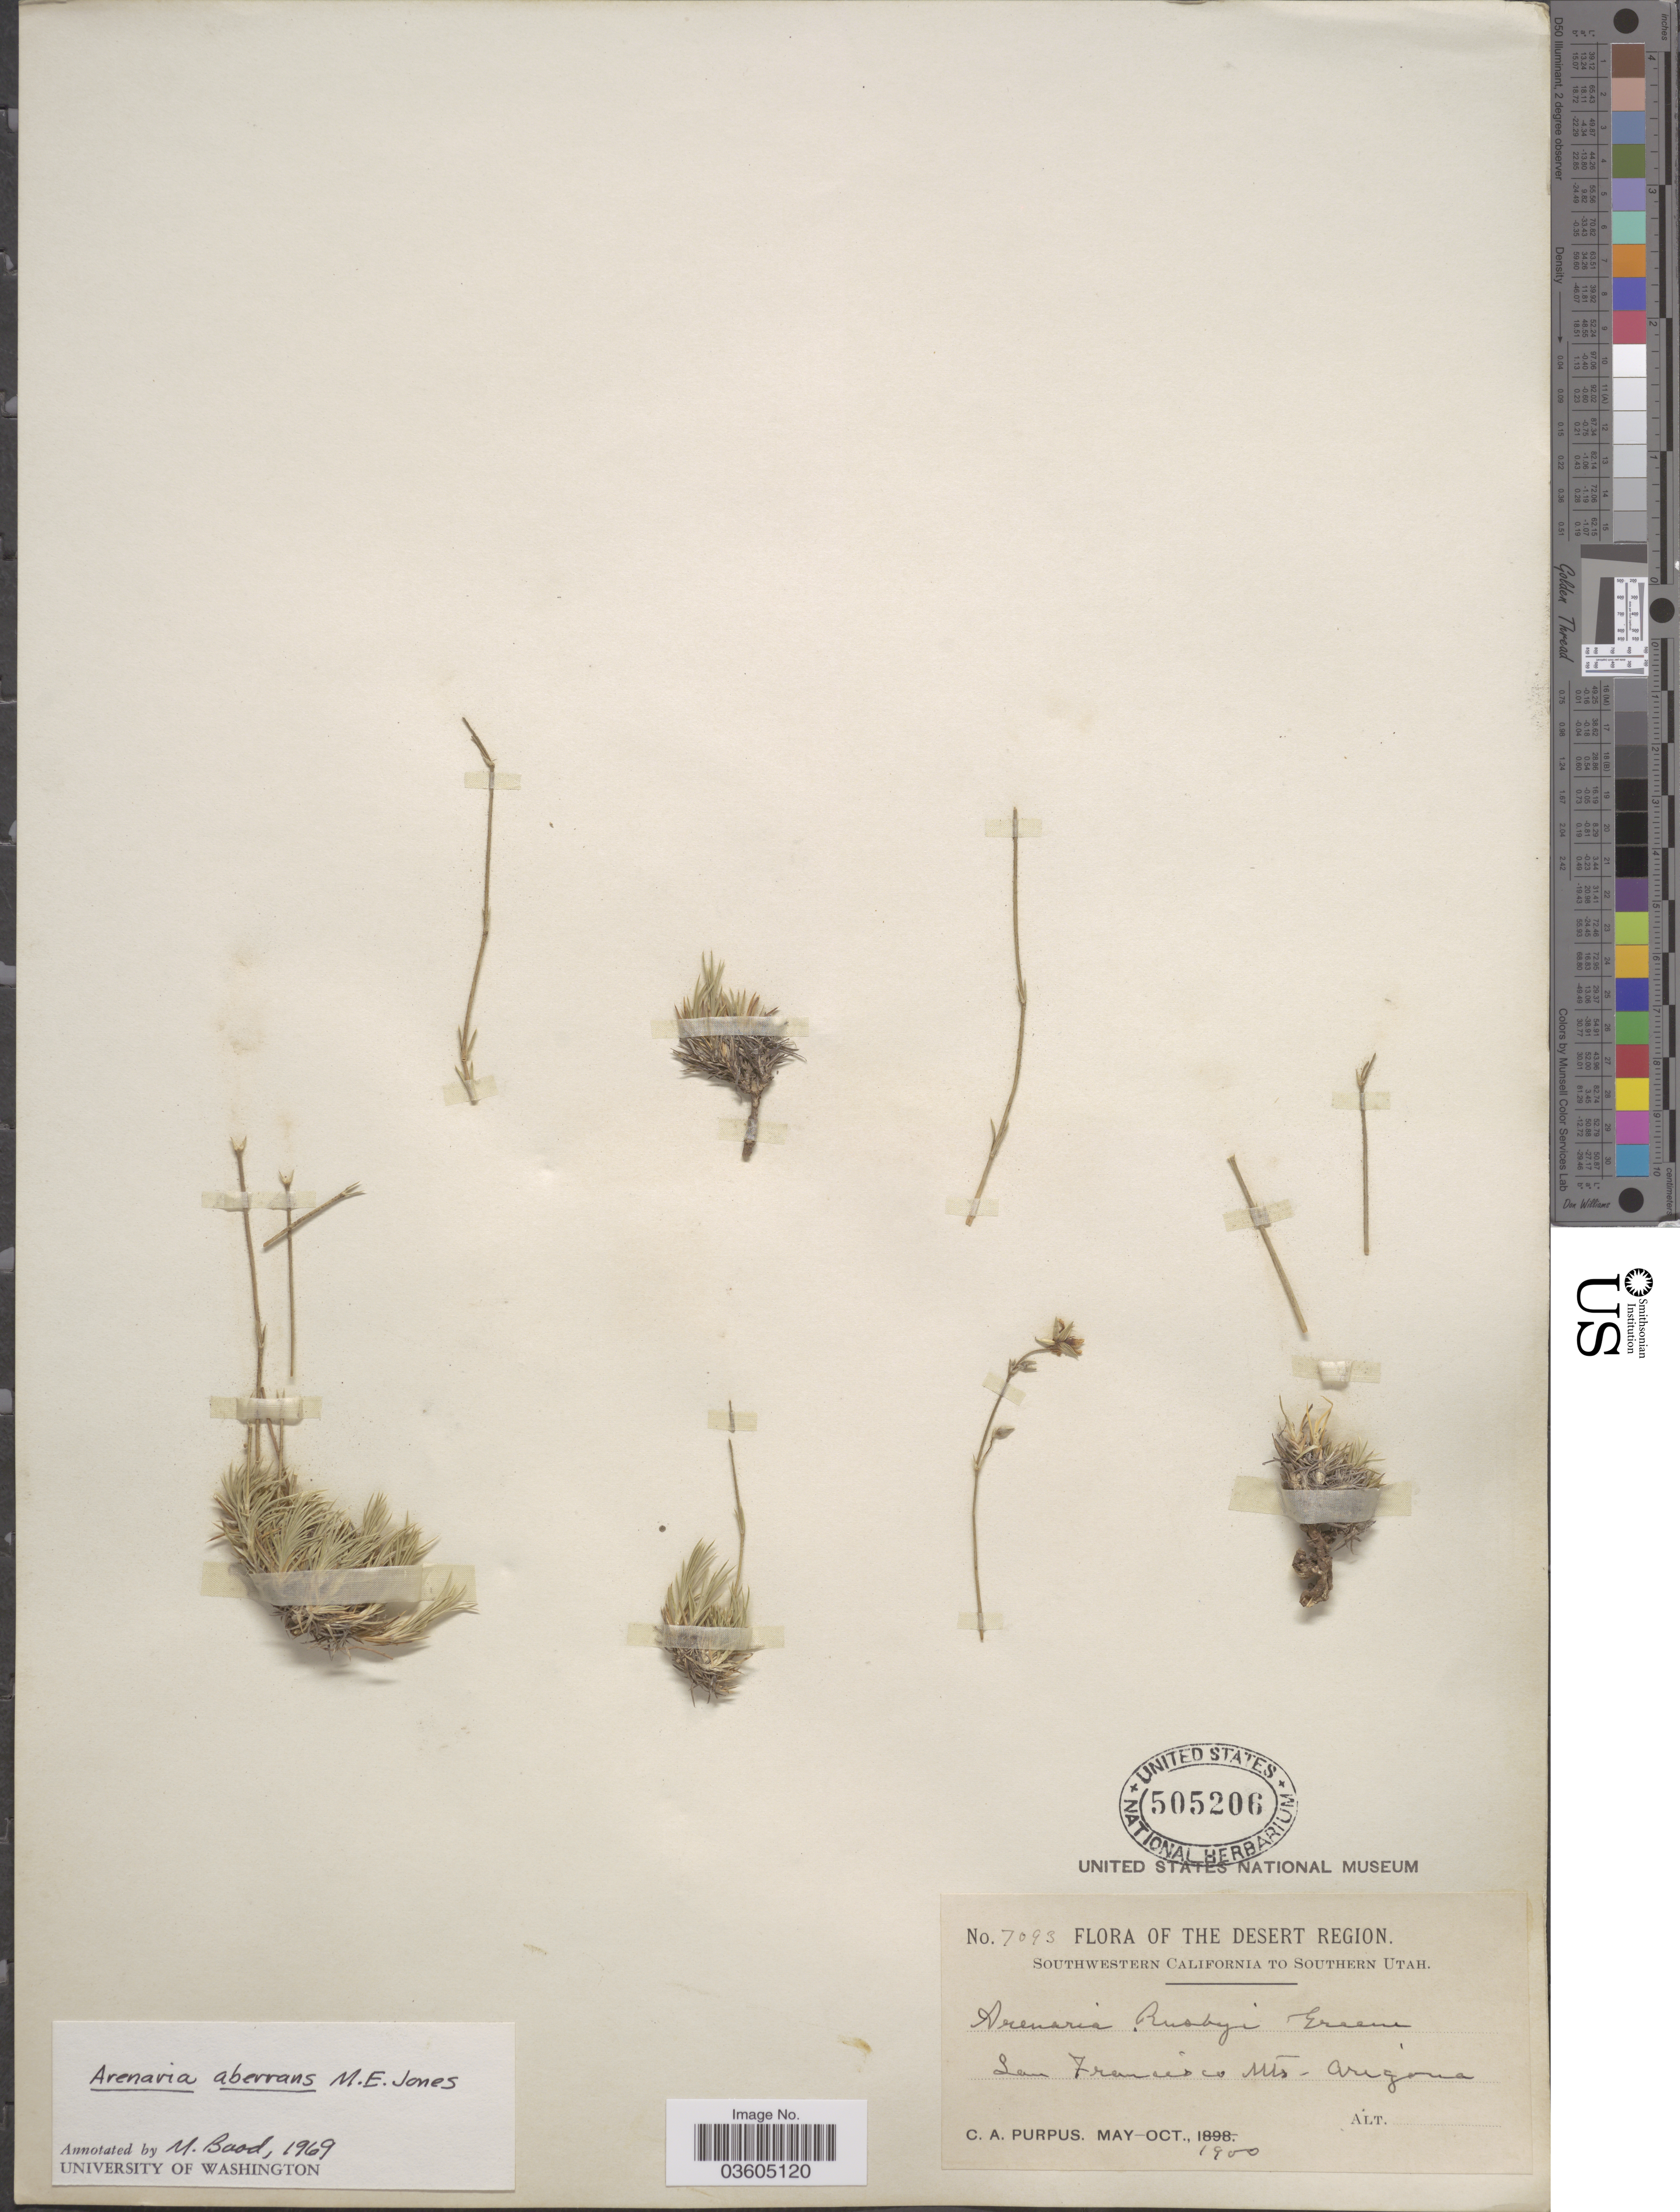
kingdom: Plantae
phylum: Tracheophyta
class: Magnoliopsida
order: Caryophyllales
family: Caryophyllaceae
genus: Eremogone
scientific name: Eremogone aberrans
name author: (M.E. Jones) Ikonn.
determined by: U.S. National Herbarium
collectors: C. A. Purpus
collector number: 7093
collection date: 1900-05/1900-10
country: United States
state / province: Arizona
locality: The Desert Region. San Francisco Mts.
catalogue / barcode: US 505206